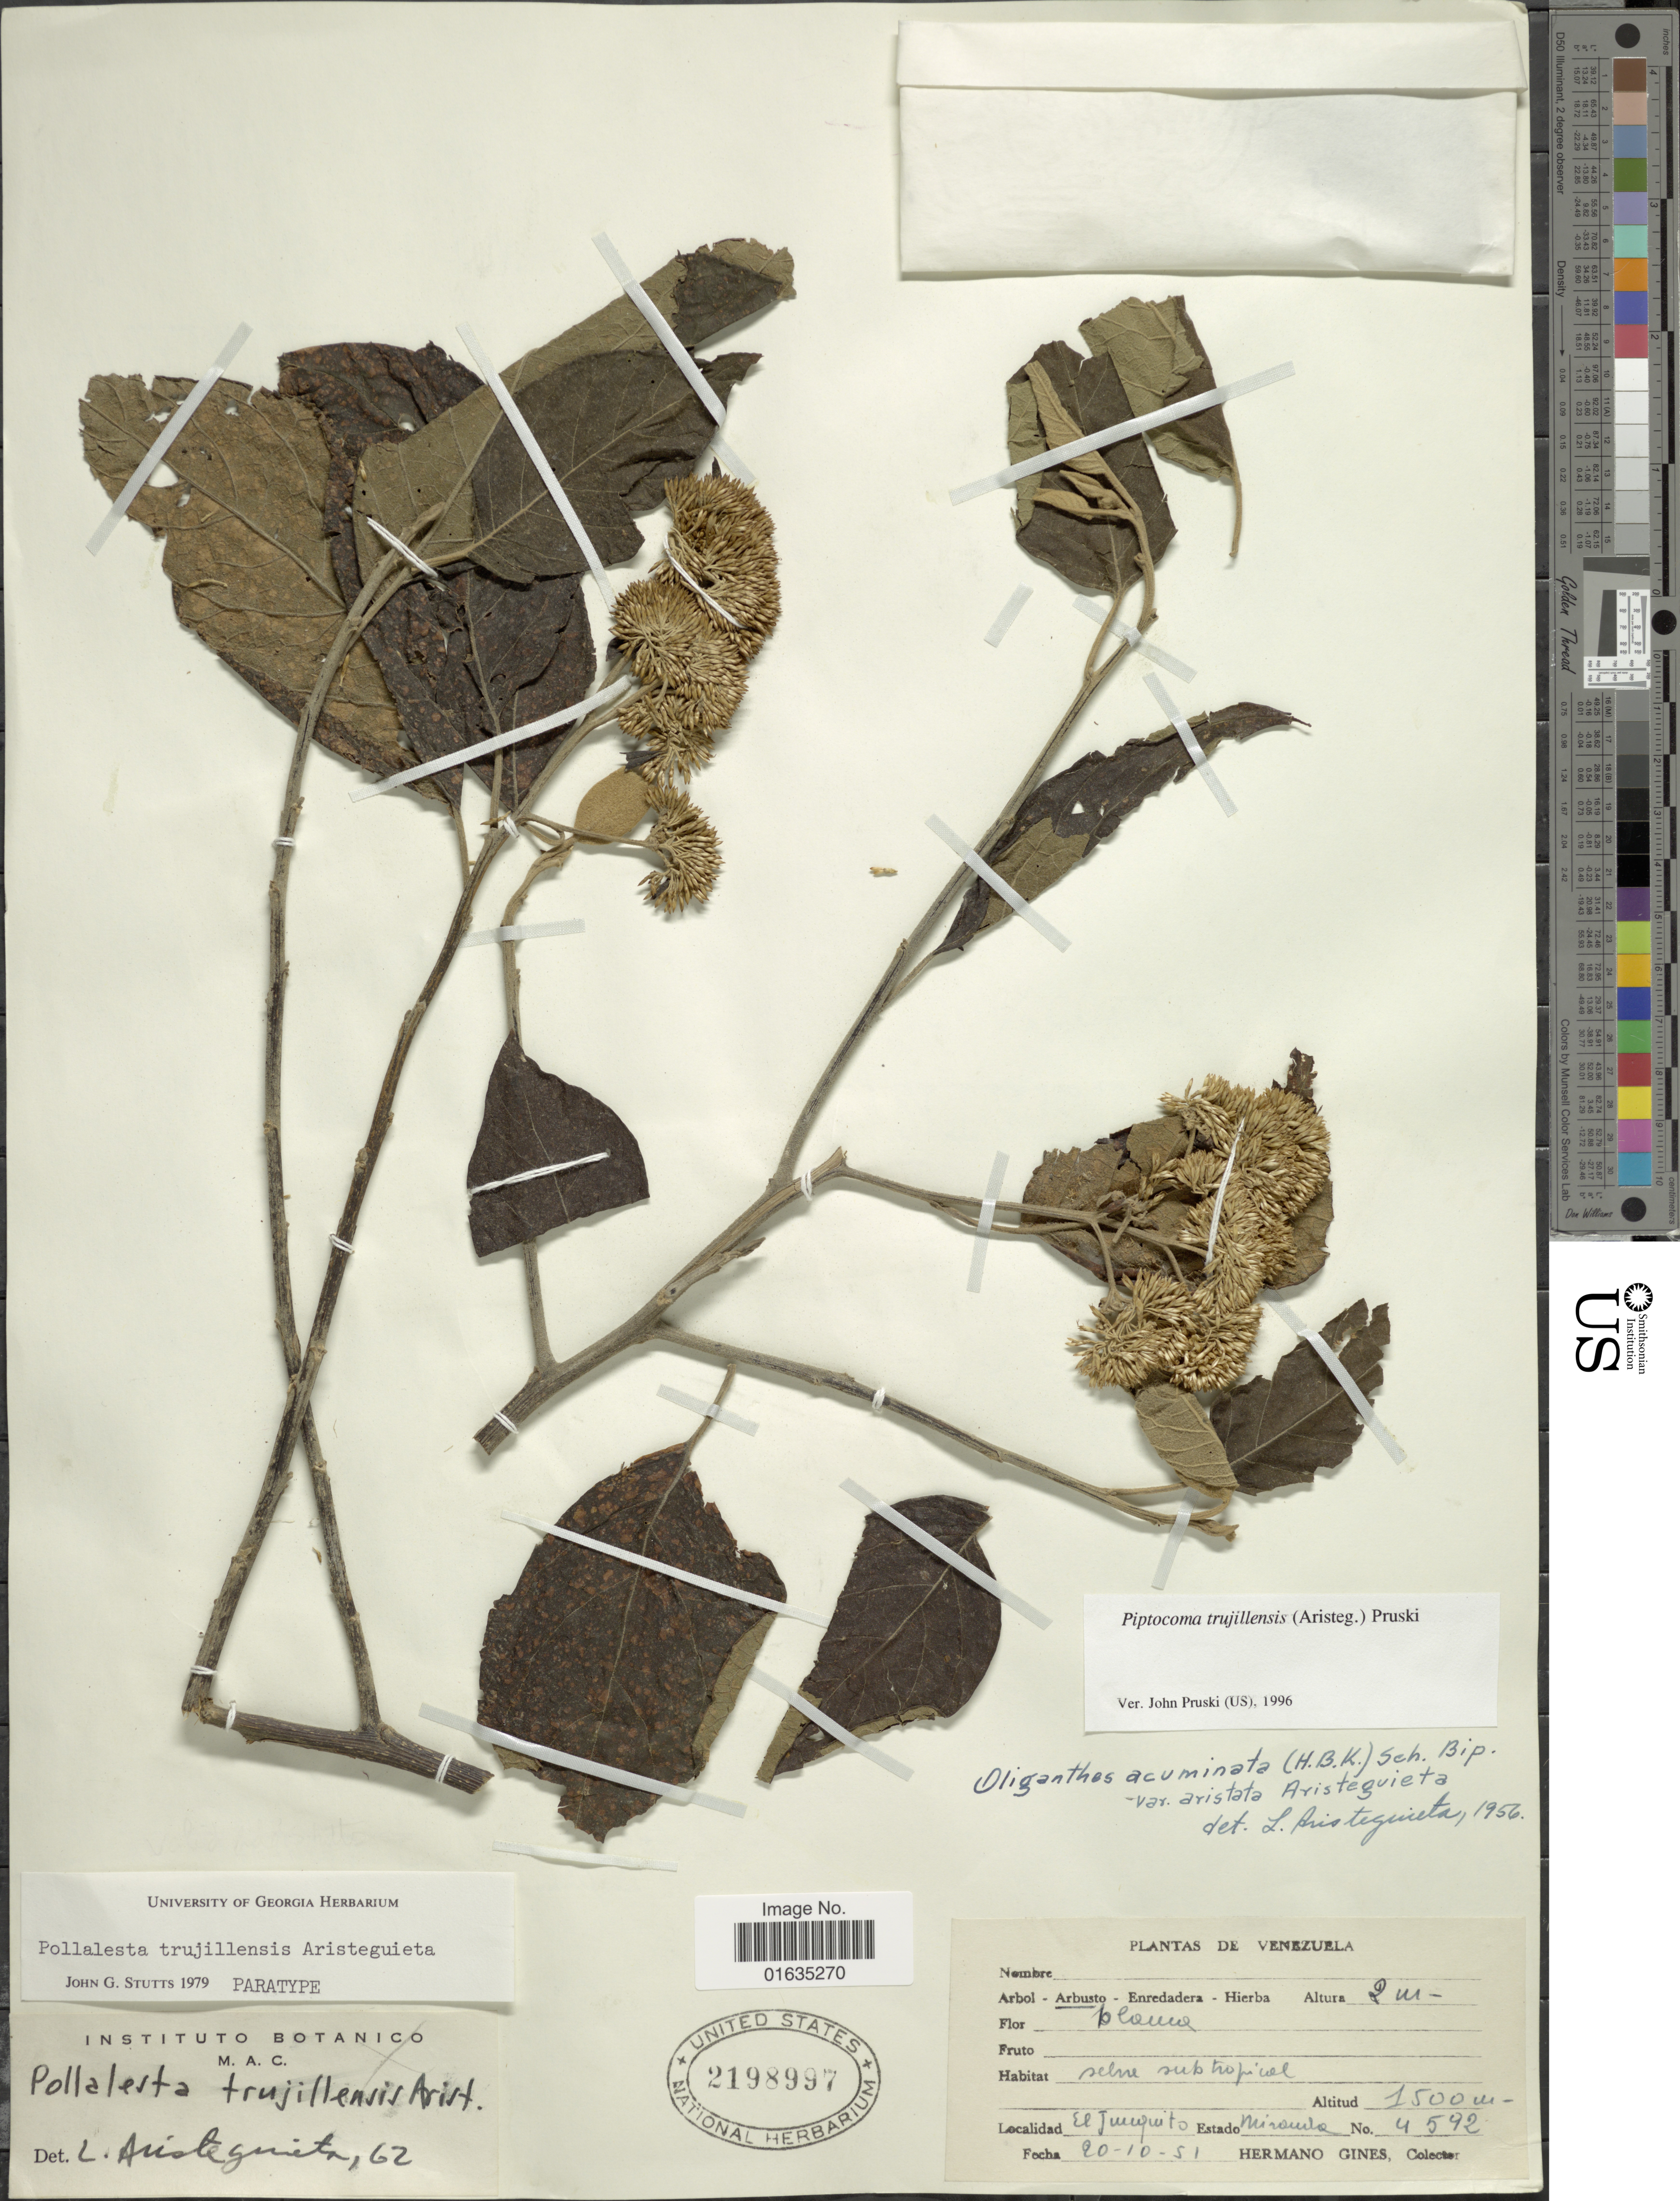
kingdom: Plantae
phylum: Tracheophyta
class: Magnoliopsida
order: Asterales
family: Asteraceae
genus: Piptocoma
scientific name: Piptocoma trujillensis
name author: (Aristeg.) Pruski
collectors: Bro. Gines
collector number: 4592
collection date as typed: Transcribed d/m/y: 20/10/51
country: Venezuela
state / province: Miranda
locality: El Junquito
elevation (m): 1500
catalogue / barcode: US 2198997